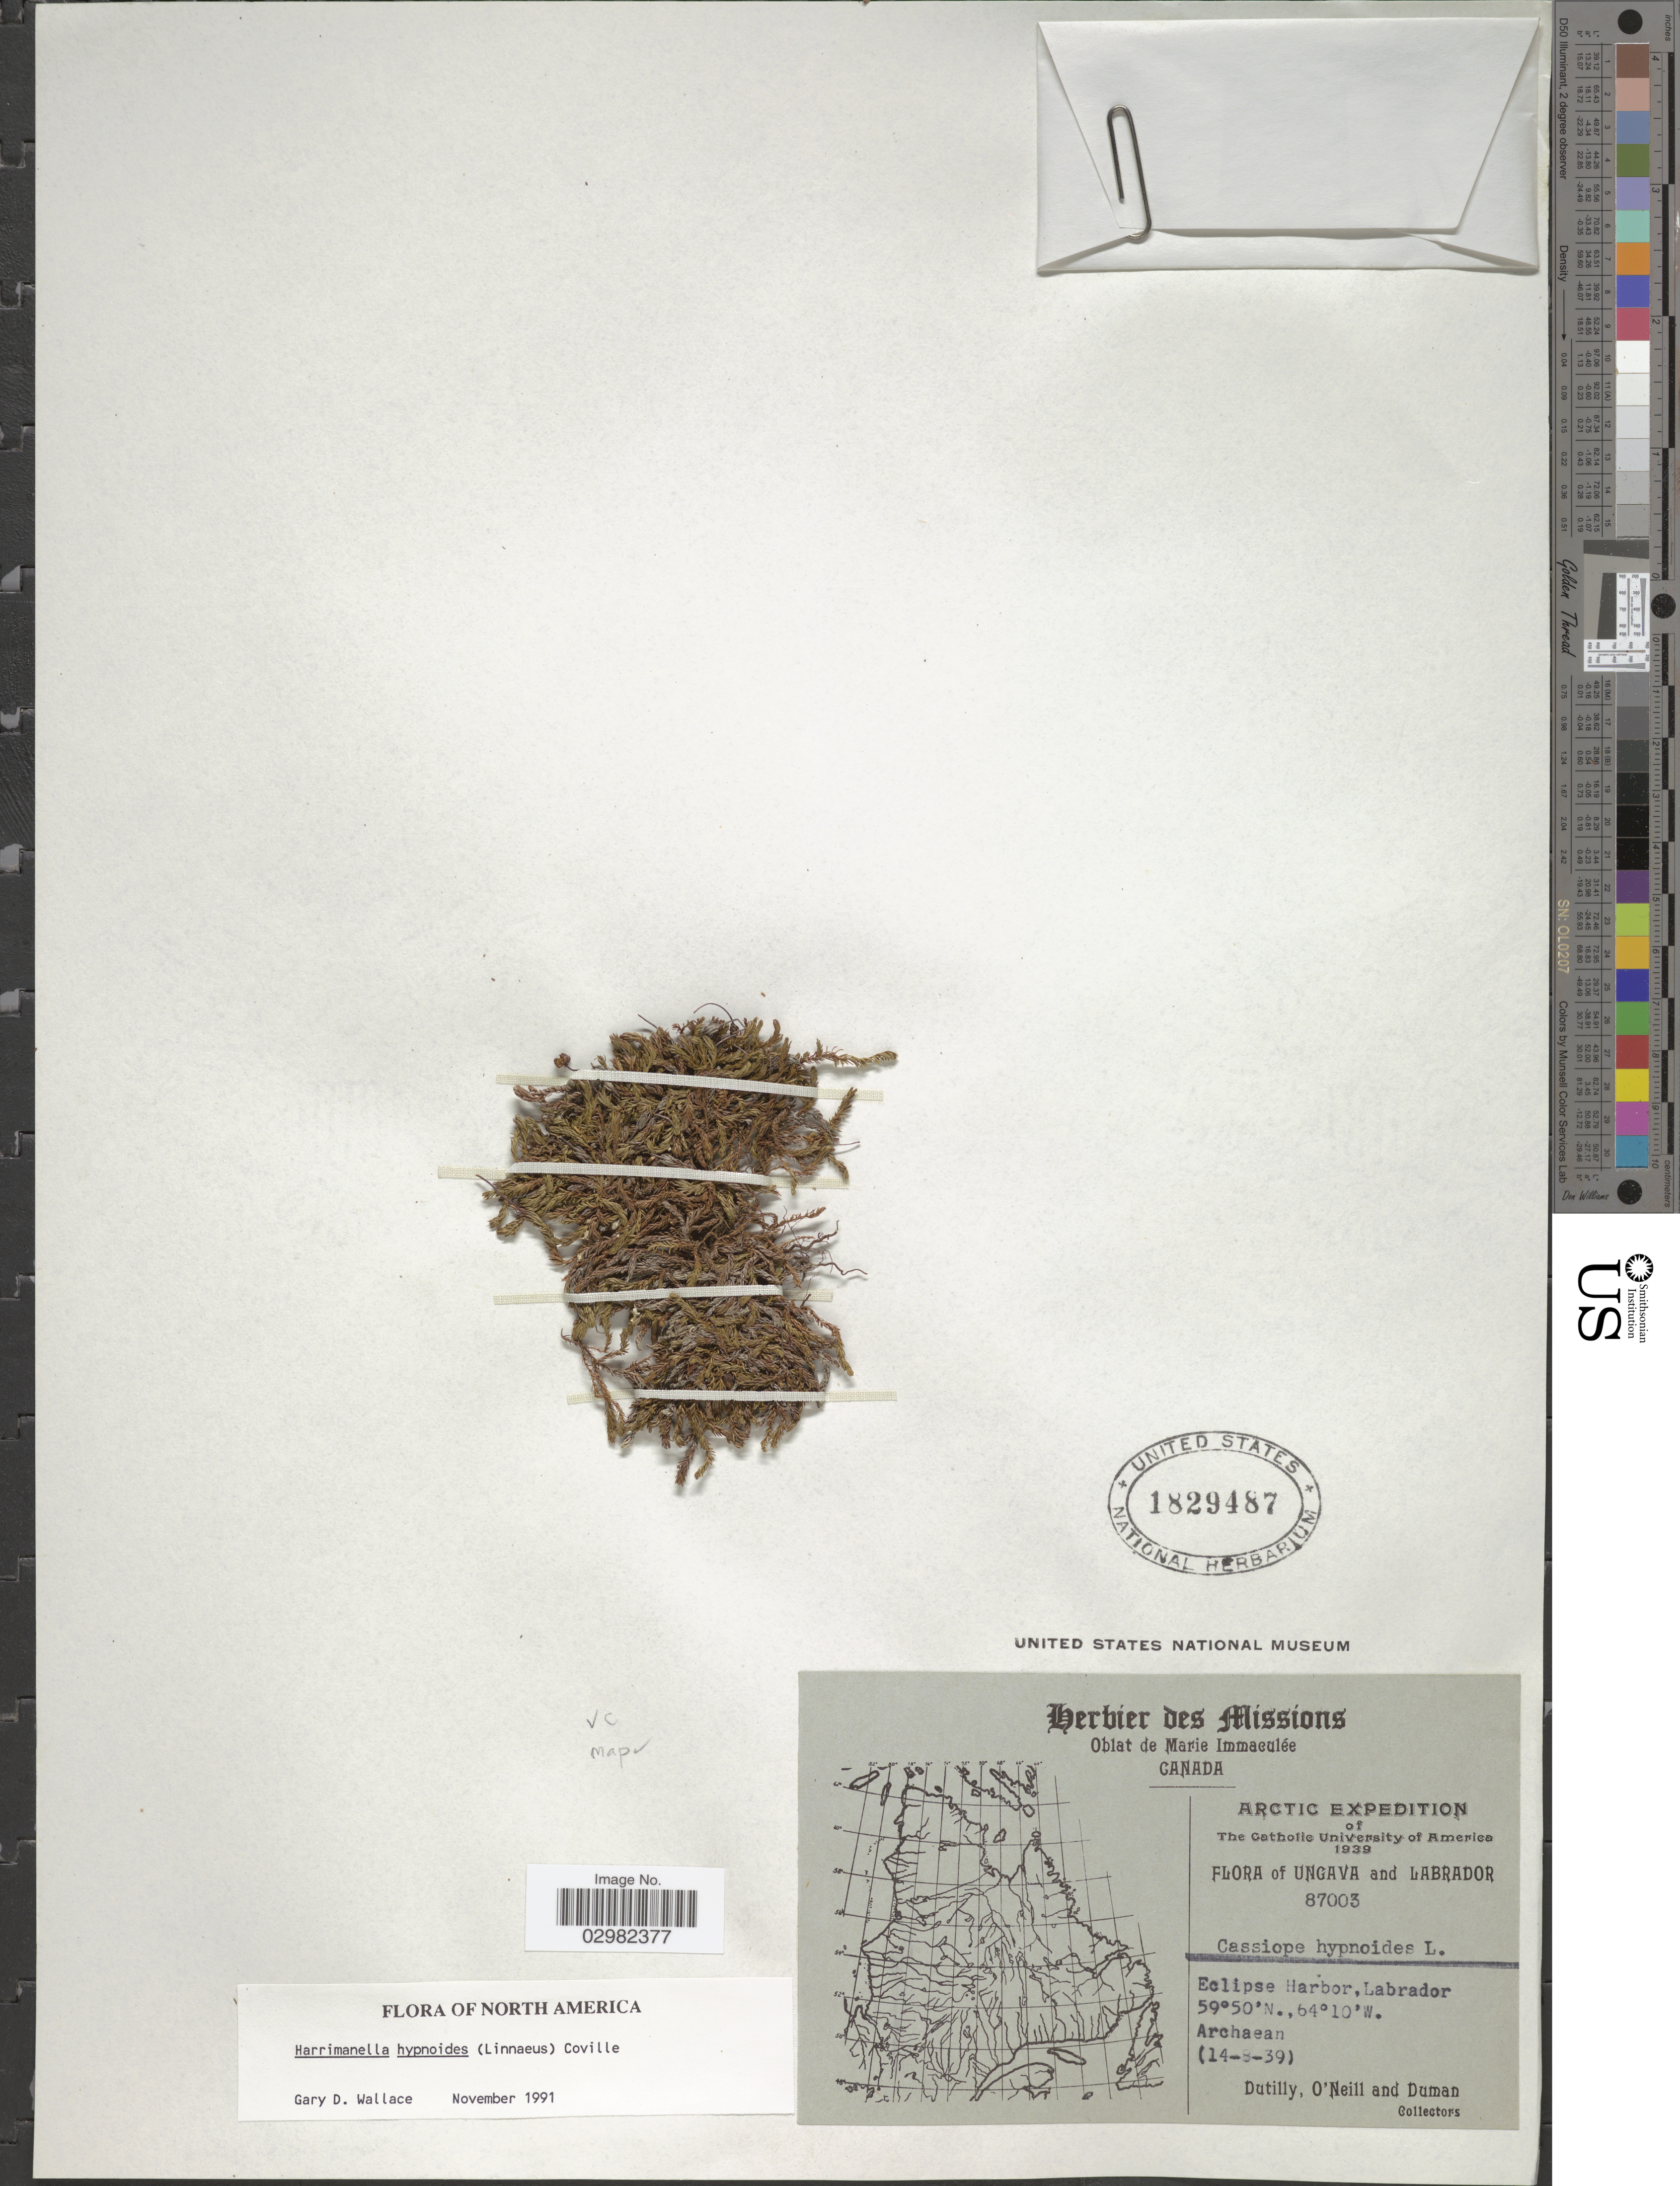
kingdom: Plantae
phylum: Tracheophyta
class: Magnoliopsida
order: Ericales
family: Ericaceae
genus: Harrimanella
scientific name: Harrimanella hypnoides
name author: (L.) Coville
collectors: -. Dutilly, -. O'Neill & -. Duman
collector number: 87003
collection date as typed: Transcribed d/m/y: 14/8/39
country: Canada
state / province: Newfoundland and Labrador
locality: Ungava and Labrador, Eclipse Harbor, Labrador.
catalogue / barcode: US 1829487